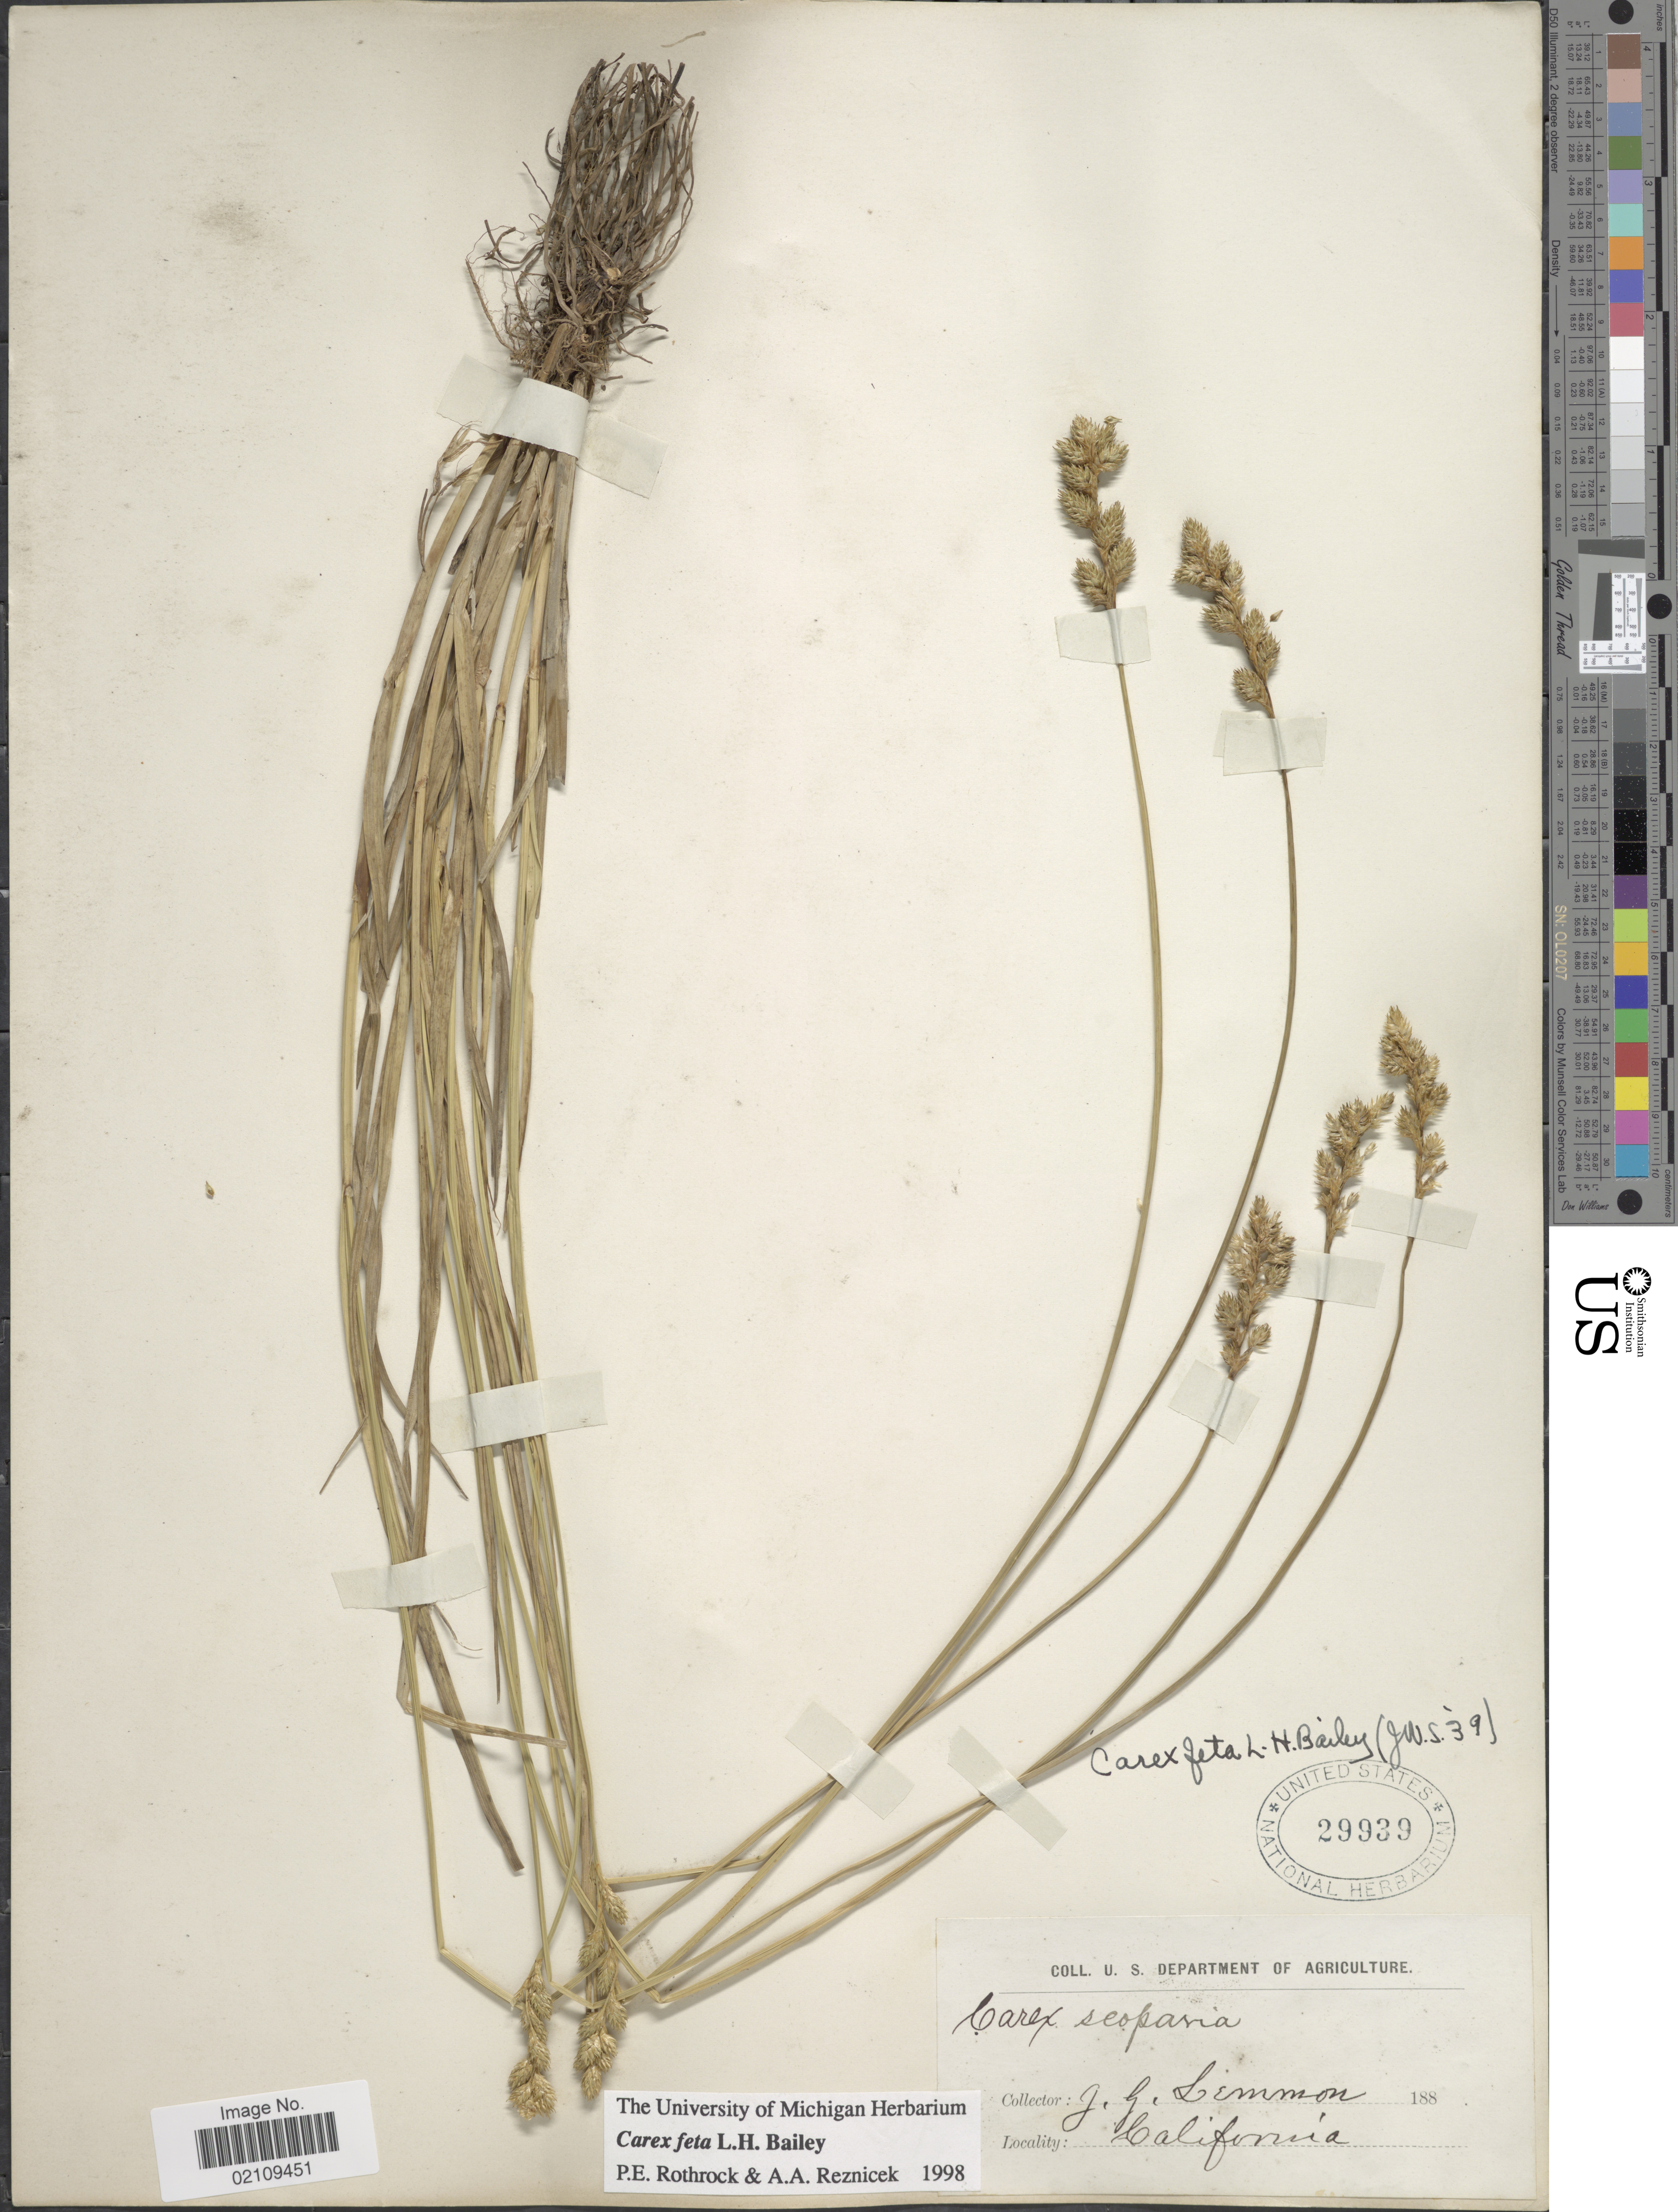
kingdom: Plantae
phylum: Tracheophyta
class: Liliopsida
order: Poales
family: Cyperaceae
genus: Carex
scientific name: Carex feta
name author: L.H. Bailey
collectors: J. Lemmon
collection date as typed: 188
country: United States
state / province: California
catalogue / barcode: US 29939